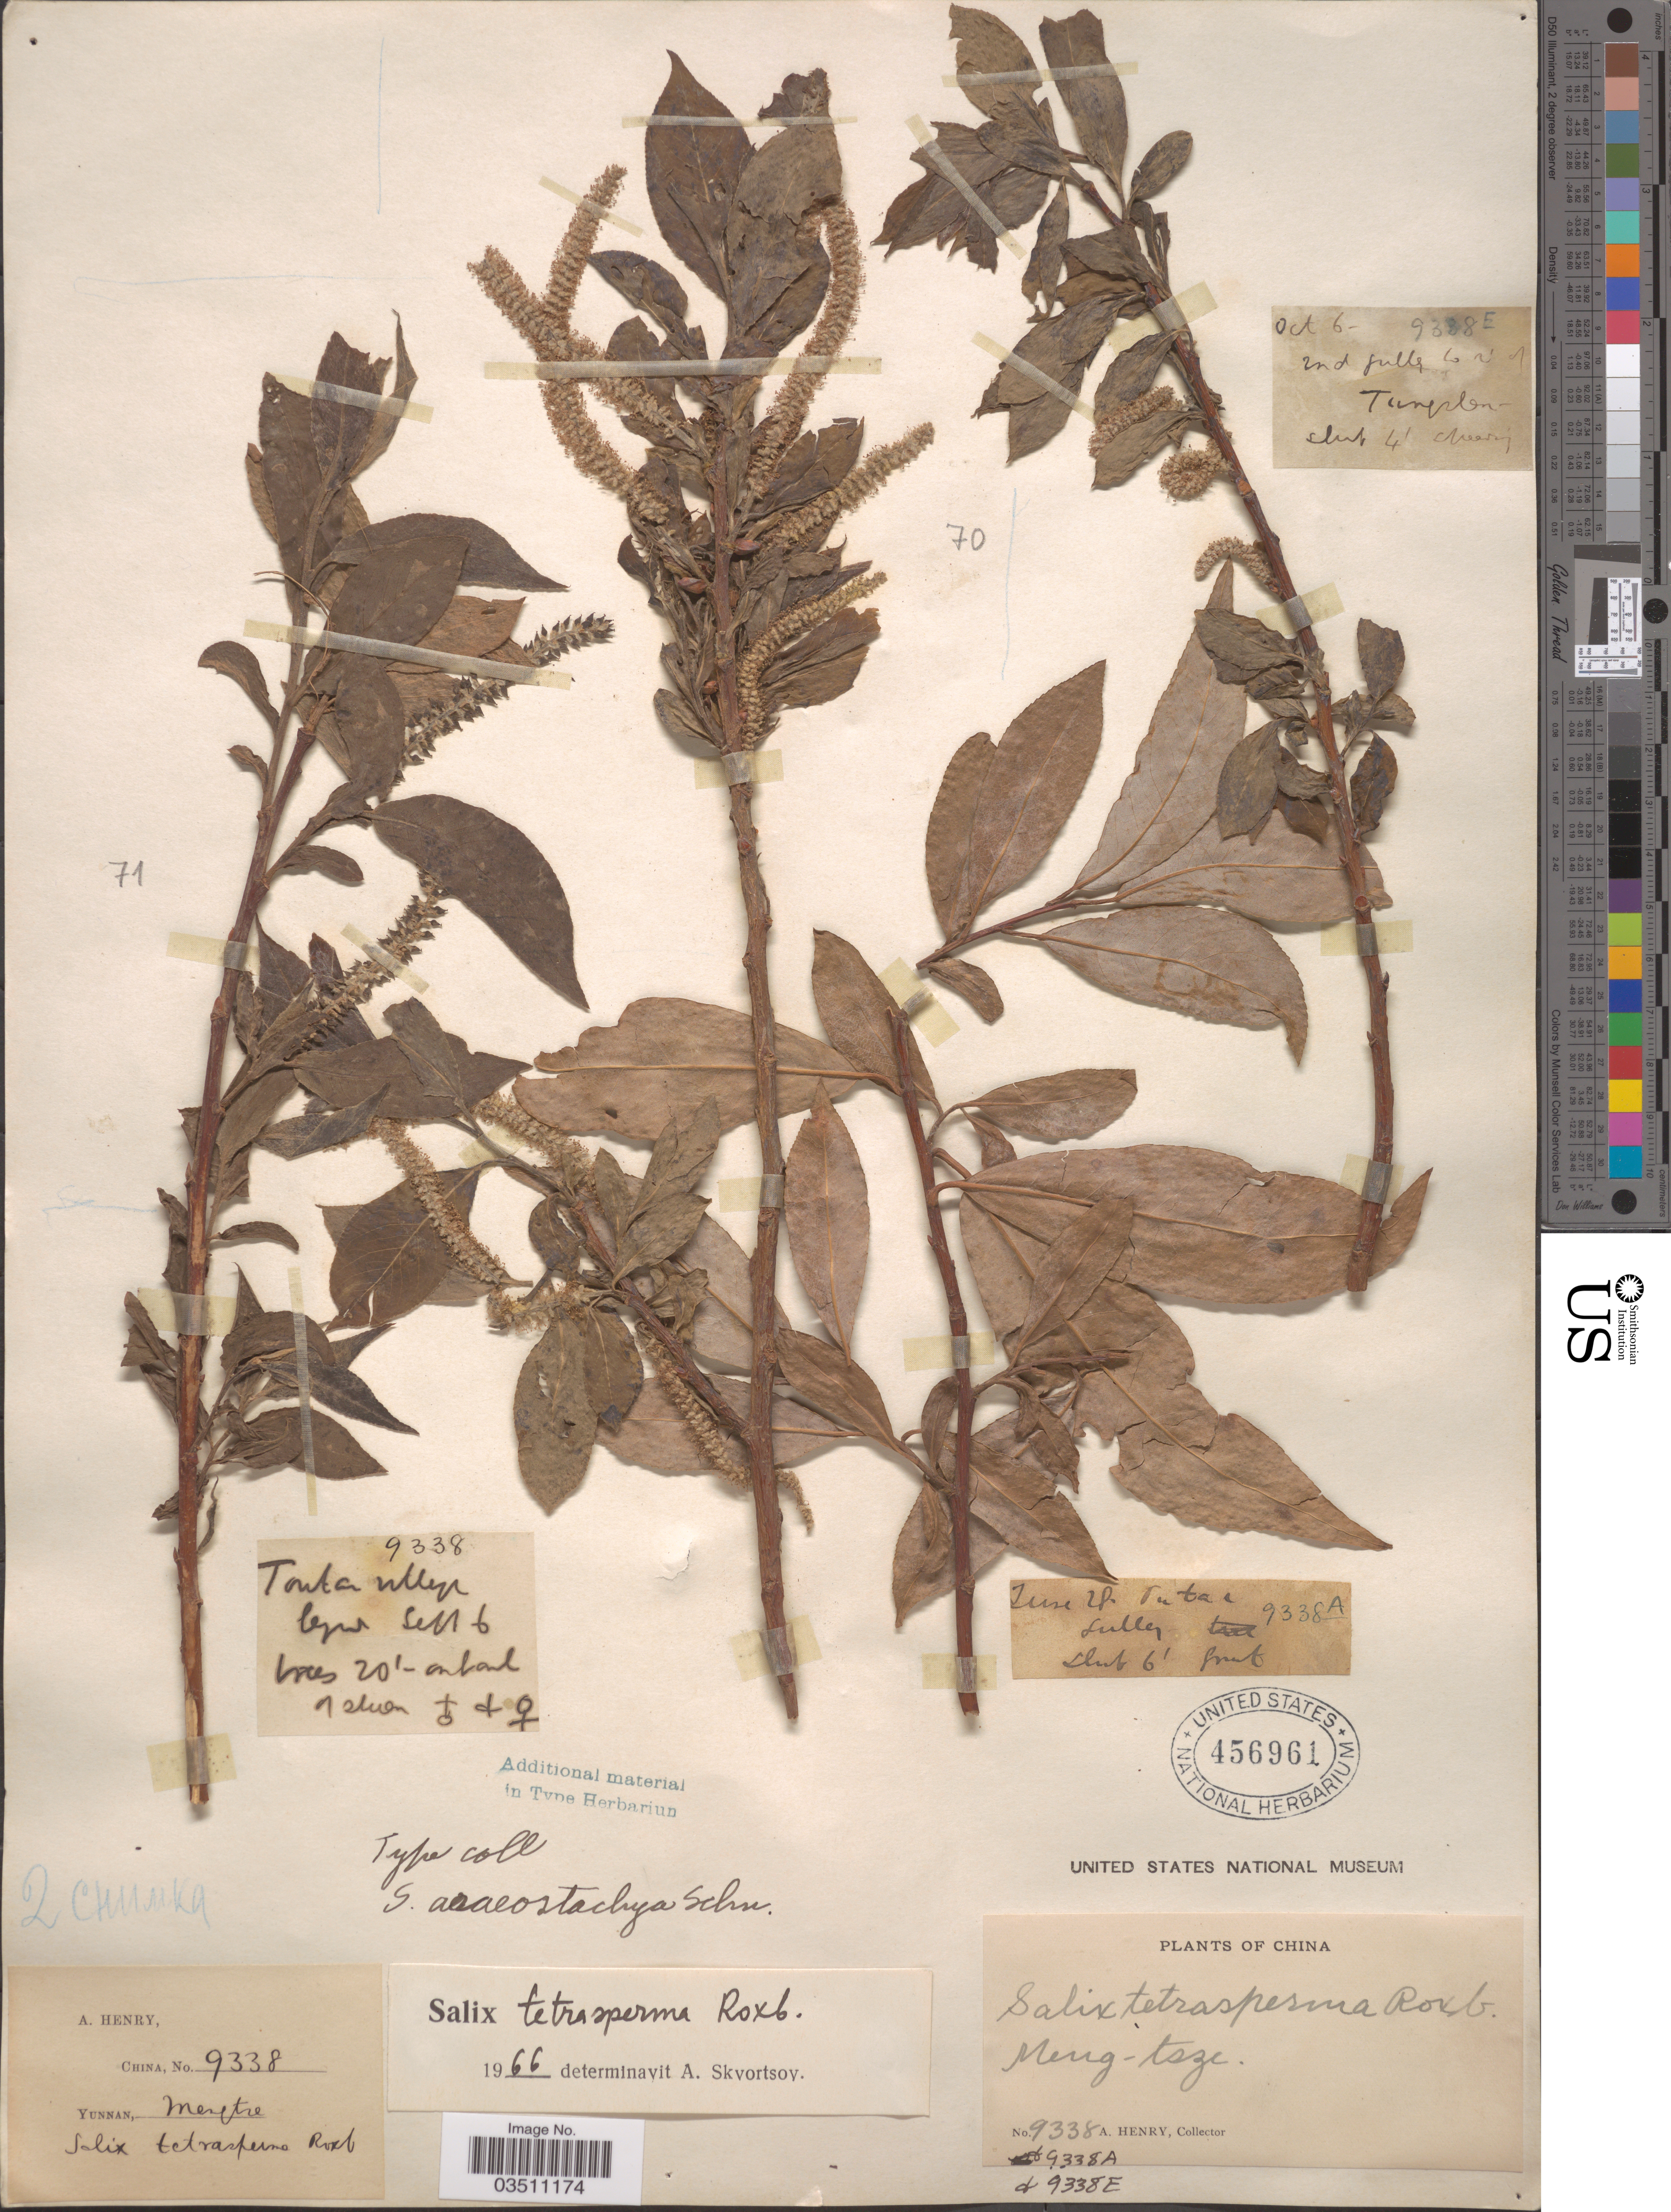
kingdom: Plantae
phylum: Tracheophyta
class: Magnoliopsida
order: Malpighiales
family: Salicaceae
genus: Salix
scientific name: Salix tetrasperma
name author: Roxb.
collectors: A. Henry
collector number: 9338/ 9338 A/ 9338 E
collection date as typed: Transcribed d/m/y: /6/28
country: China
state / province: Yunnan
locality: Meng-tsze.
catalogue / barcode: US 456961